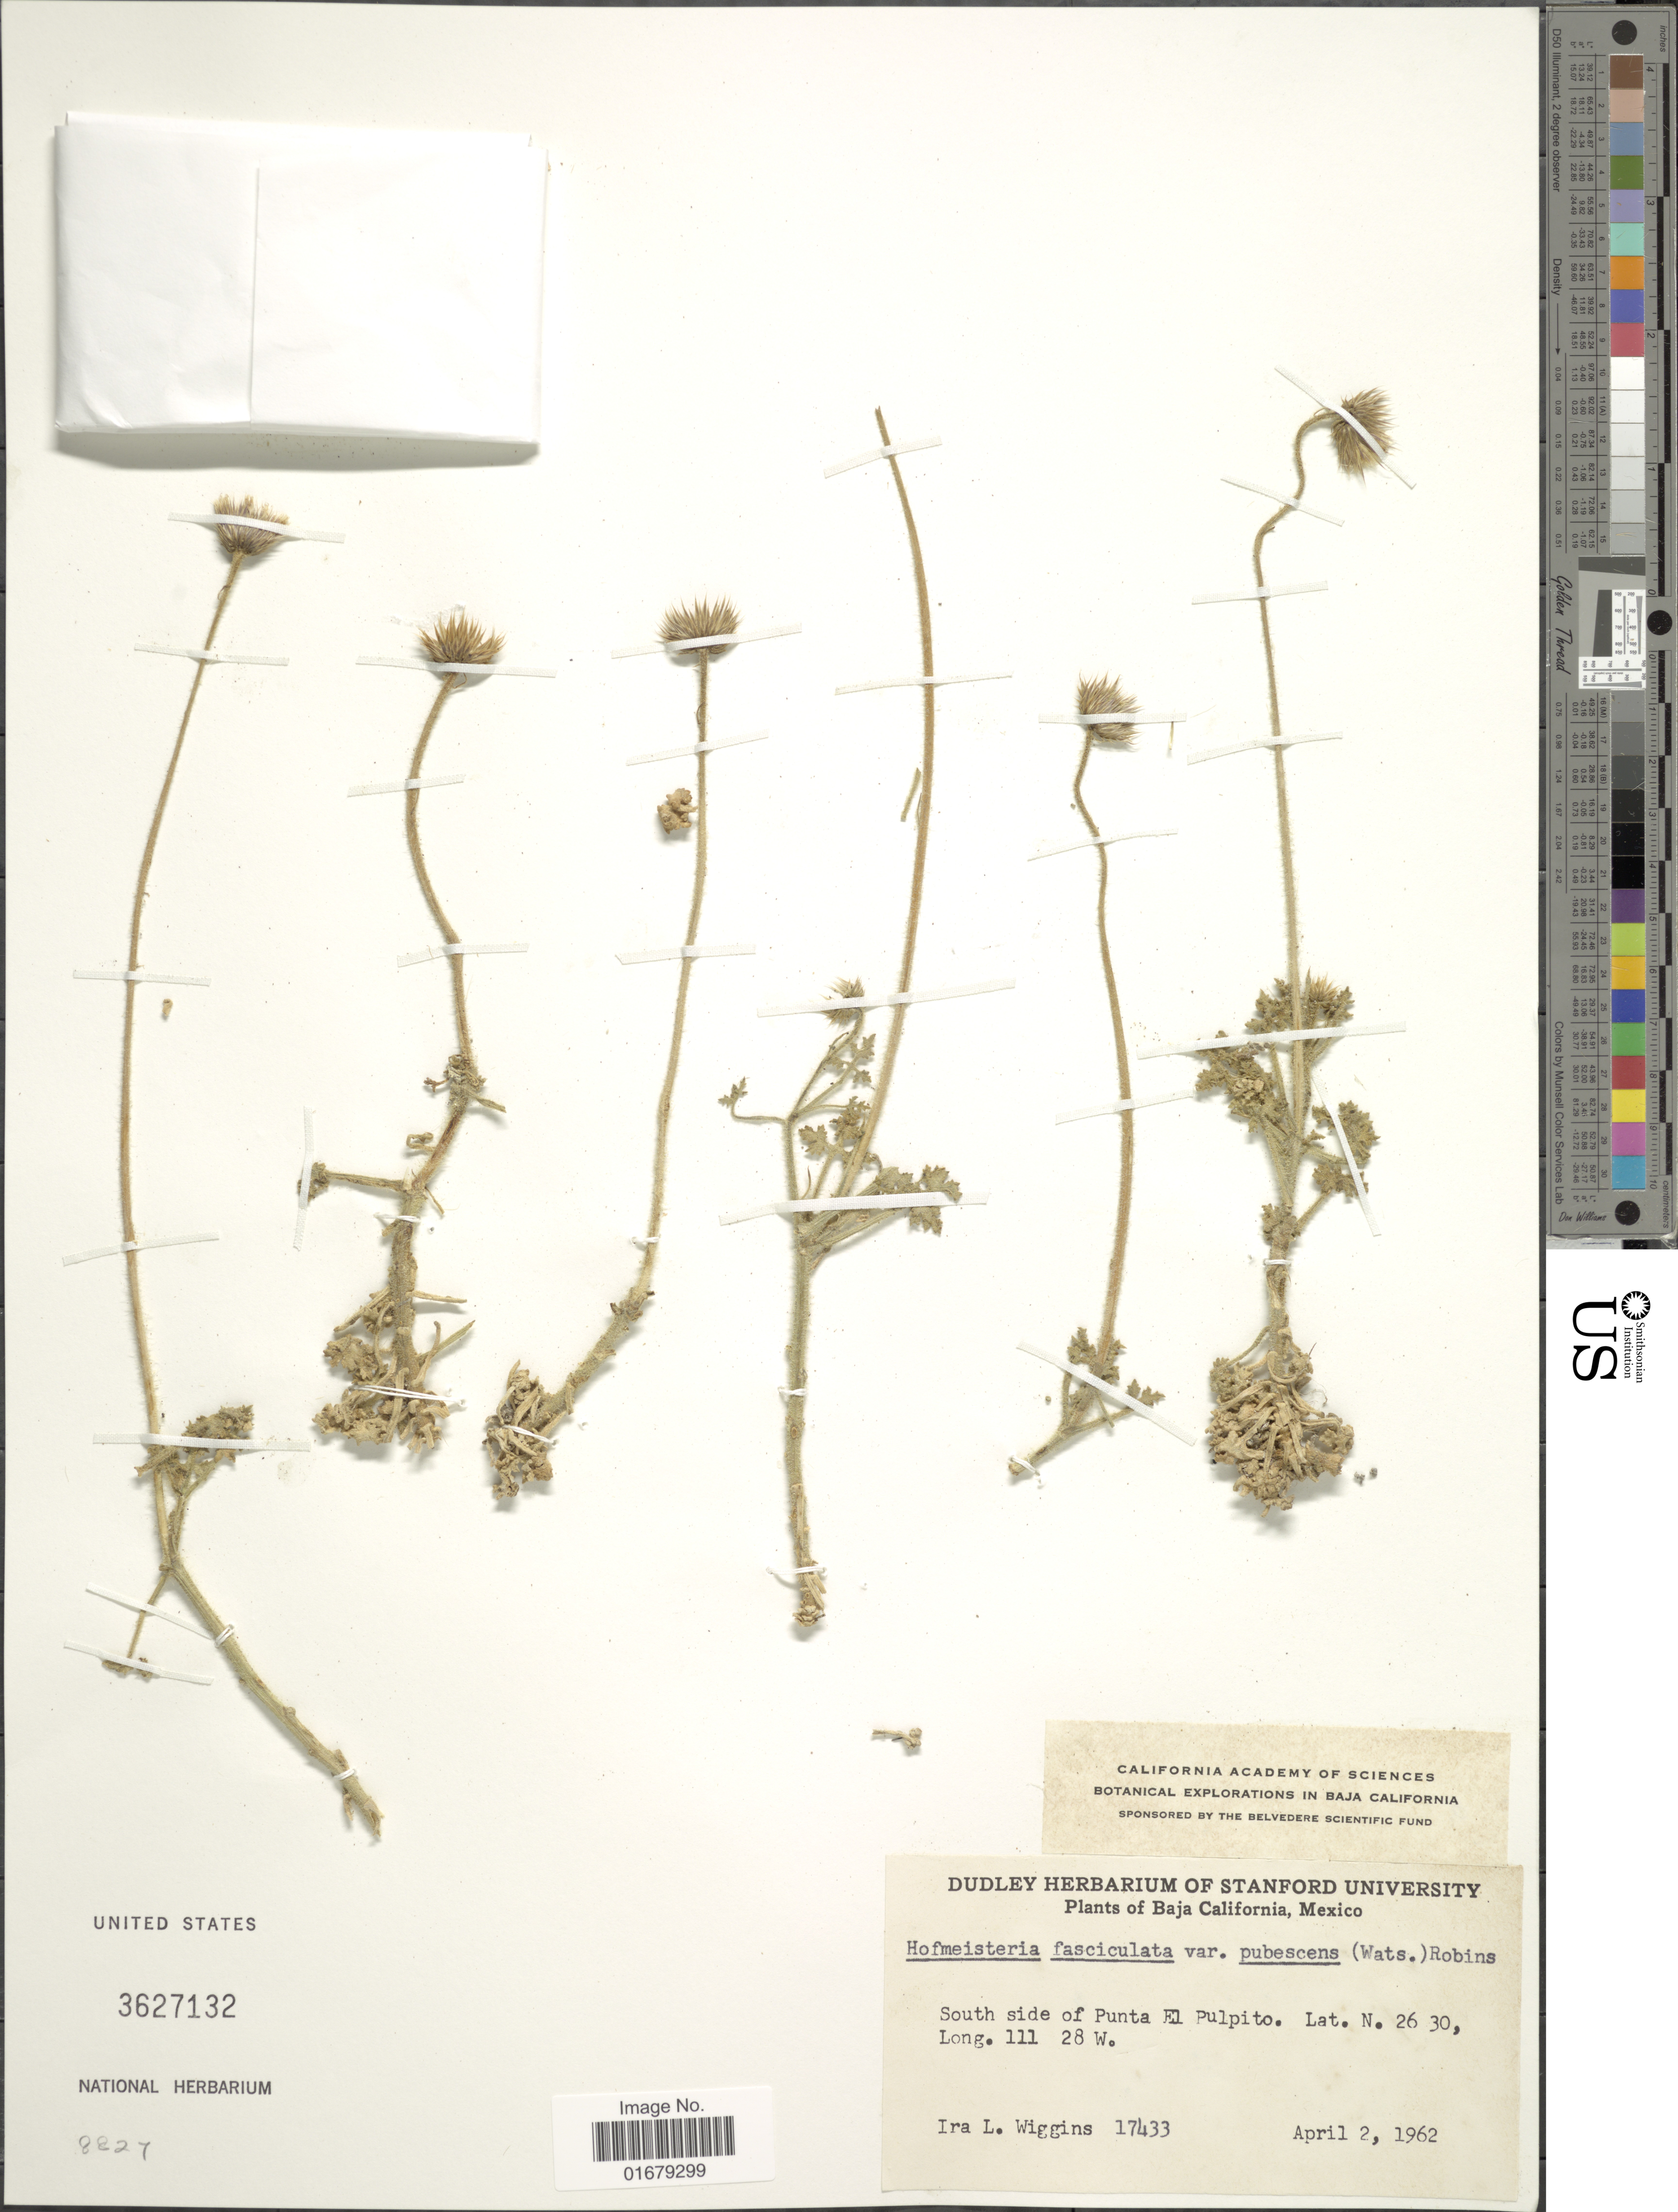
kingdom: Plantae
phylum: Tracheophyta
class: Magnoliopsida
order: Asterales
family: Asteraceae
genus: Hofmeisteria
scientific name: Hofmeisteria fasciculata var. pubescens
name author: (S. Watson) B.L. Rob.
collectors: I. L. Wiggins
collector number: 17433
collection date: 1962-04-02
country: Mexico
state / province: Baja California Sur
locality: South side of Punta El Pulpito.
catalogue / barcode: US 3627132